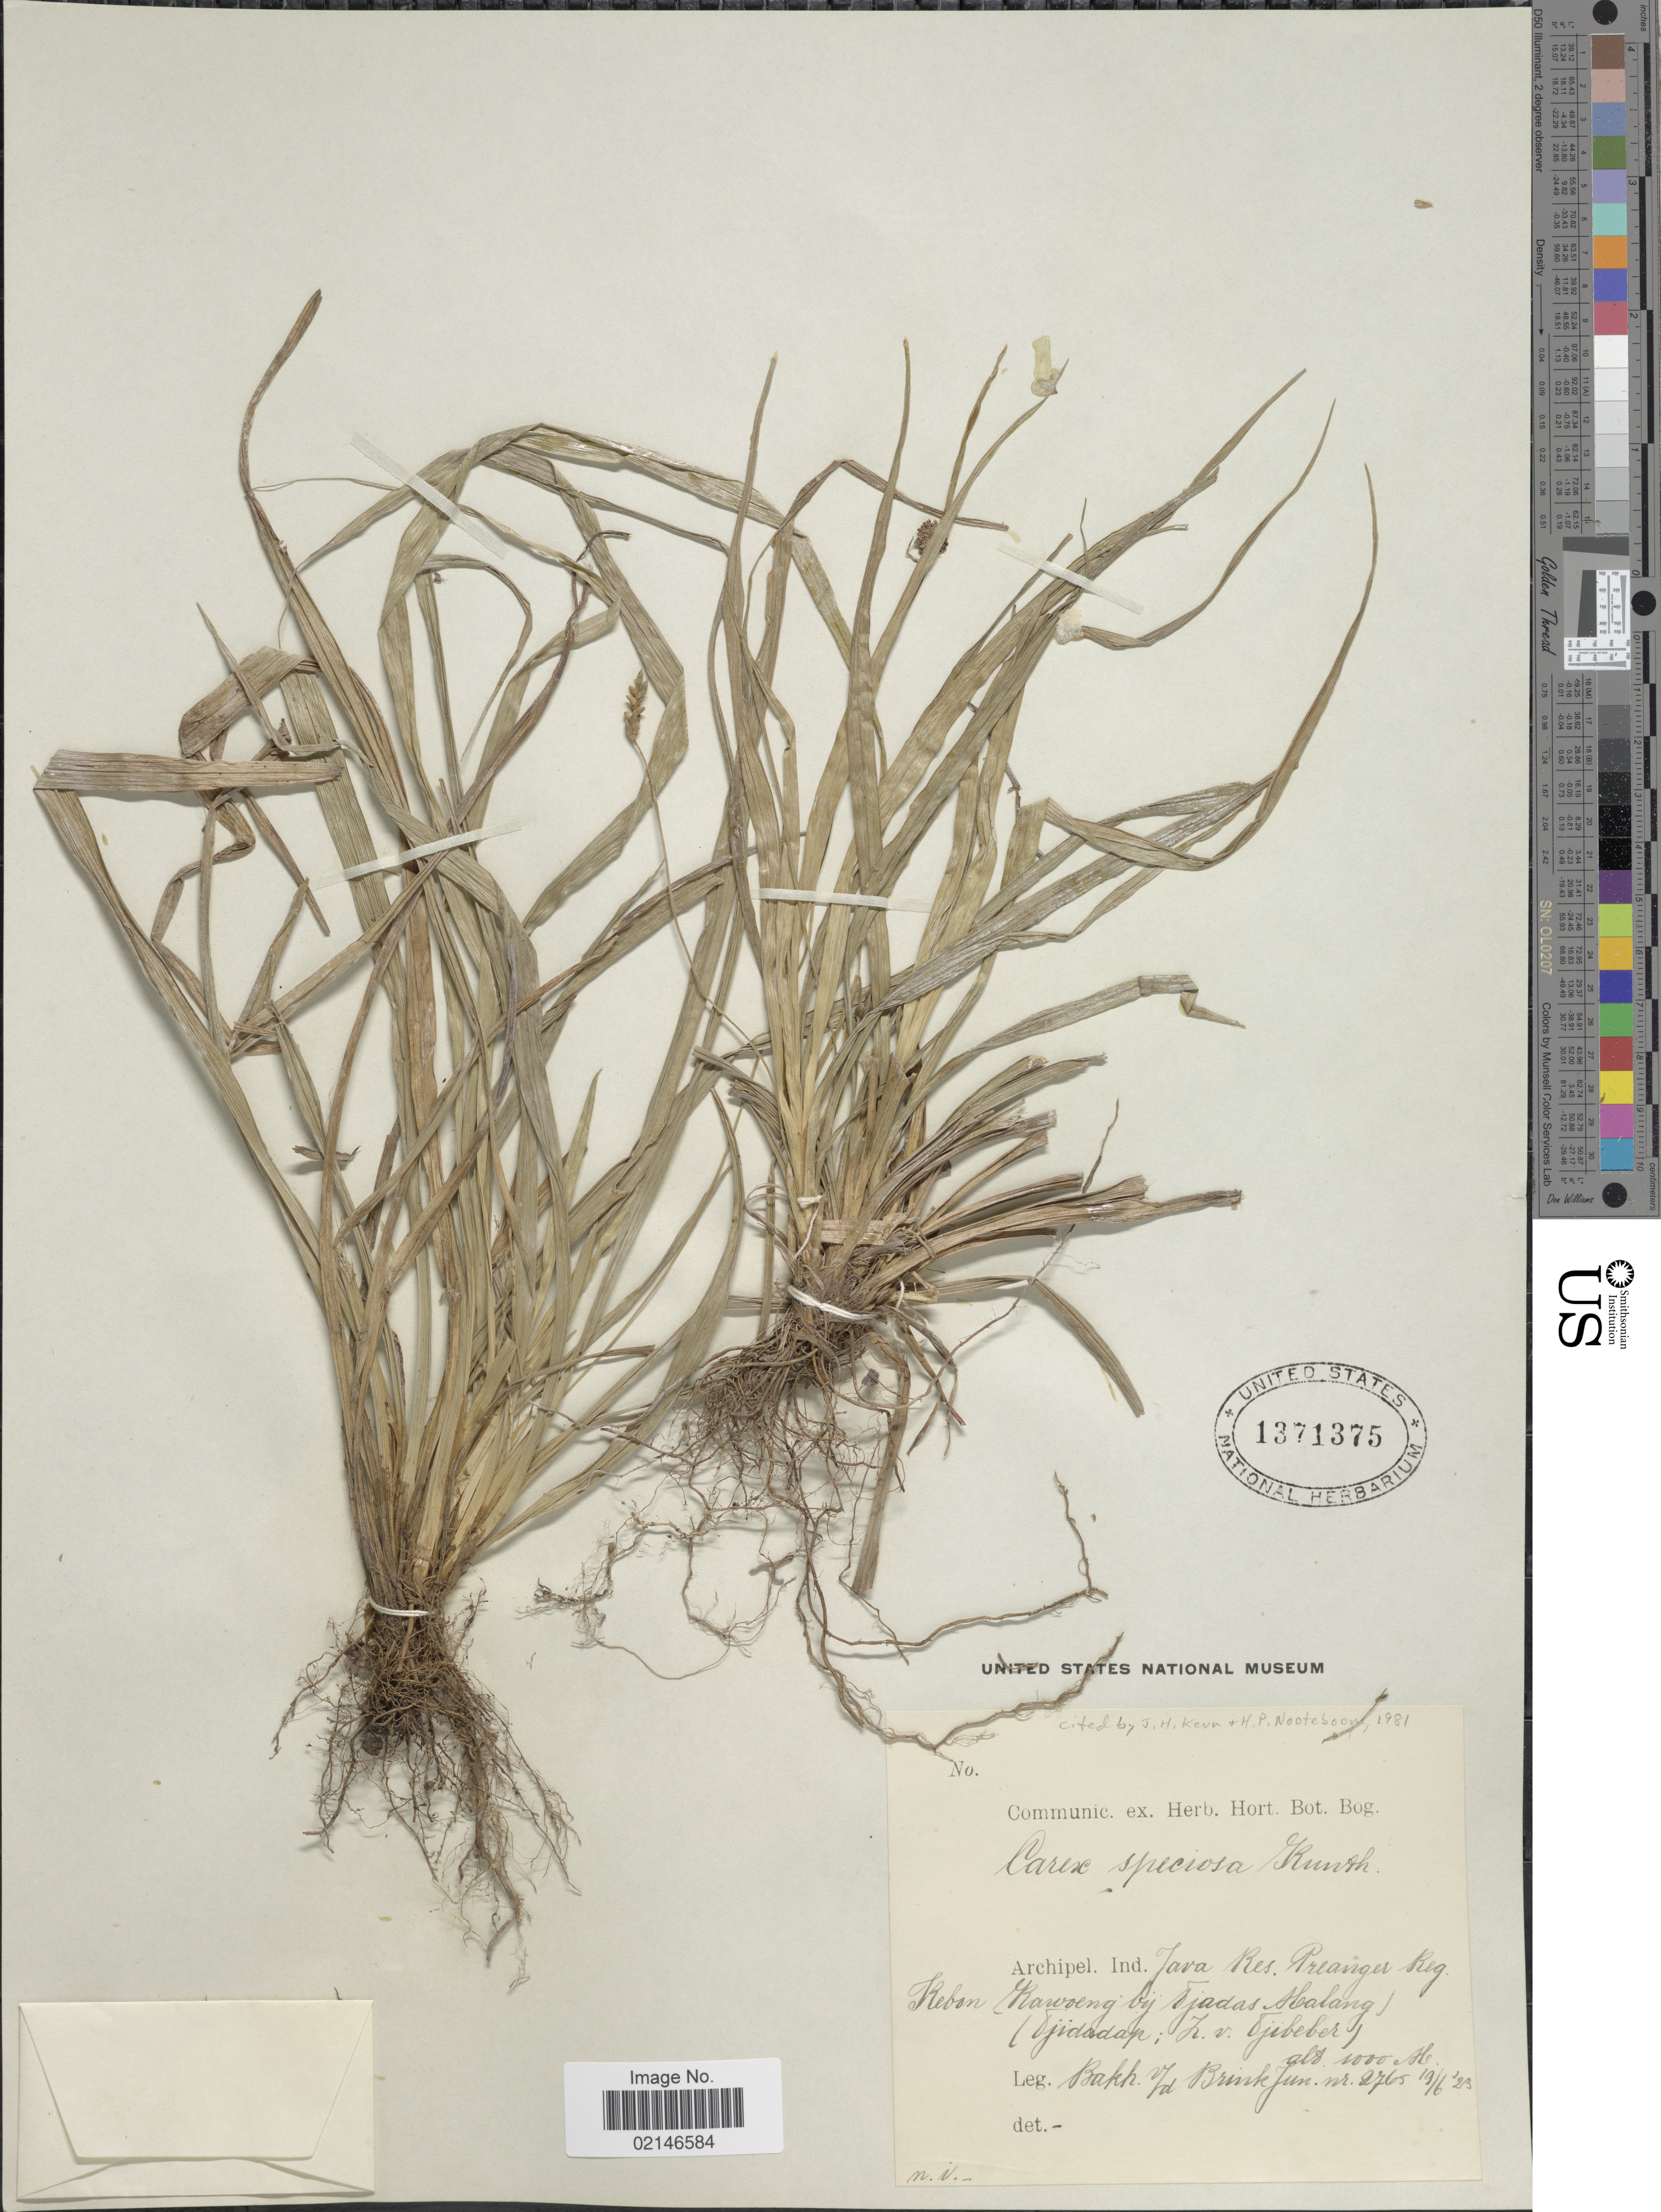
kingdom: Plantae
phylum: Tracheophyta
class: Liliopsida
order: Poales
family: Cyperaceae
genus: Carex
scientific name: Carex speciosa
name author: Kunth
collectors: R. C. Bakhuizen van den Brink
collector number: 2765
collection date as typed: Transcribed d/m/y: 19/6/23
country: Indonesia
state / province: Java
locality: Archipel. Ind. Java Res. Preanger Reg. Kebon Raroeng by Djadas Abalang (Djidadap; Fr. v. Djibeber) [interpreted]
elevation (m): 1000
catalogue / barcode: US 1371375